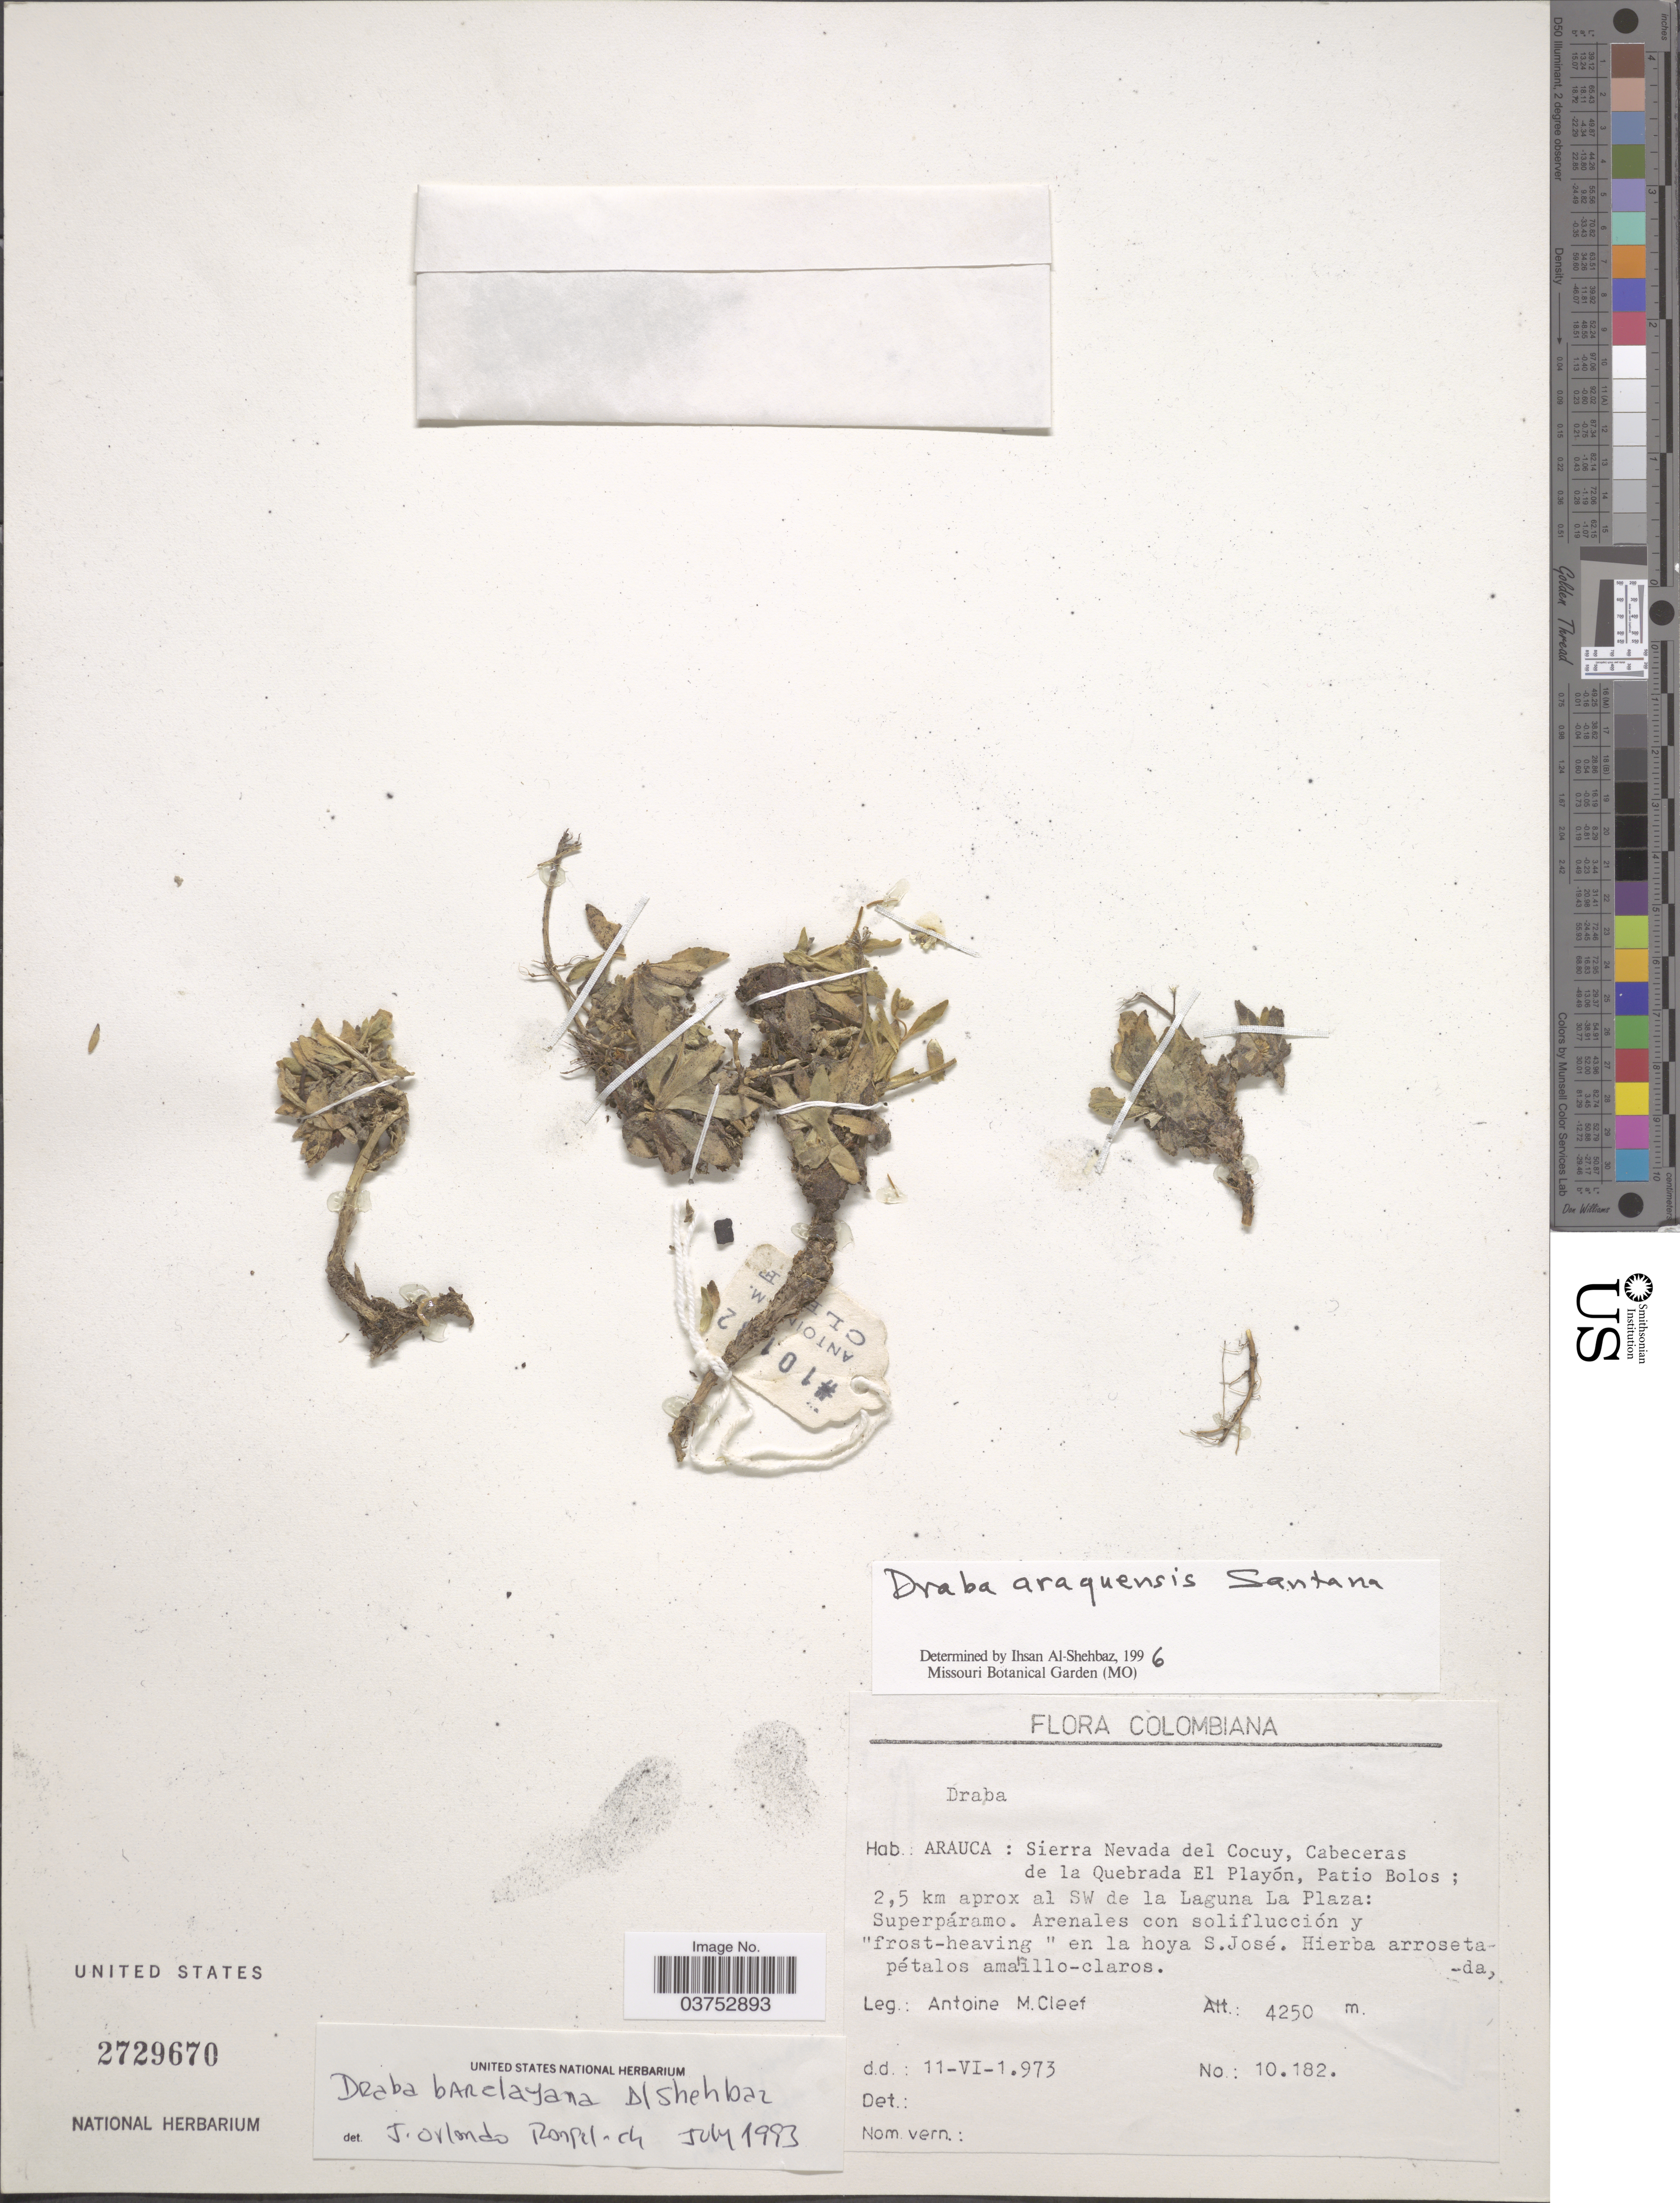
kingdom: Plantae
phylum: Tracheophyta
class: Magnoliopsida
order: Brassicales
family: Brassicaceae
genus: Draba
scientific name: Draba arauquensis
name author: Santana-Castañeda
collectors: A. M. Cleef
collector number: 10182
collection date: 1973-06-11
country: Colombia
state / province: Arauca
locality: Sierra Nevada del Cocuy, Cabeceras de la Quebrada El Playón, Patio Bolos; 2,5 km aprox al SW de la Laguna La Plaza: Superpáramo. La hoya S. José.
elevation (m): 4250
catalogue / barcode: US 2729670